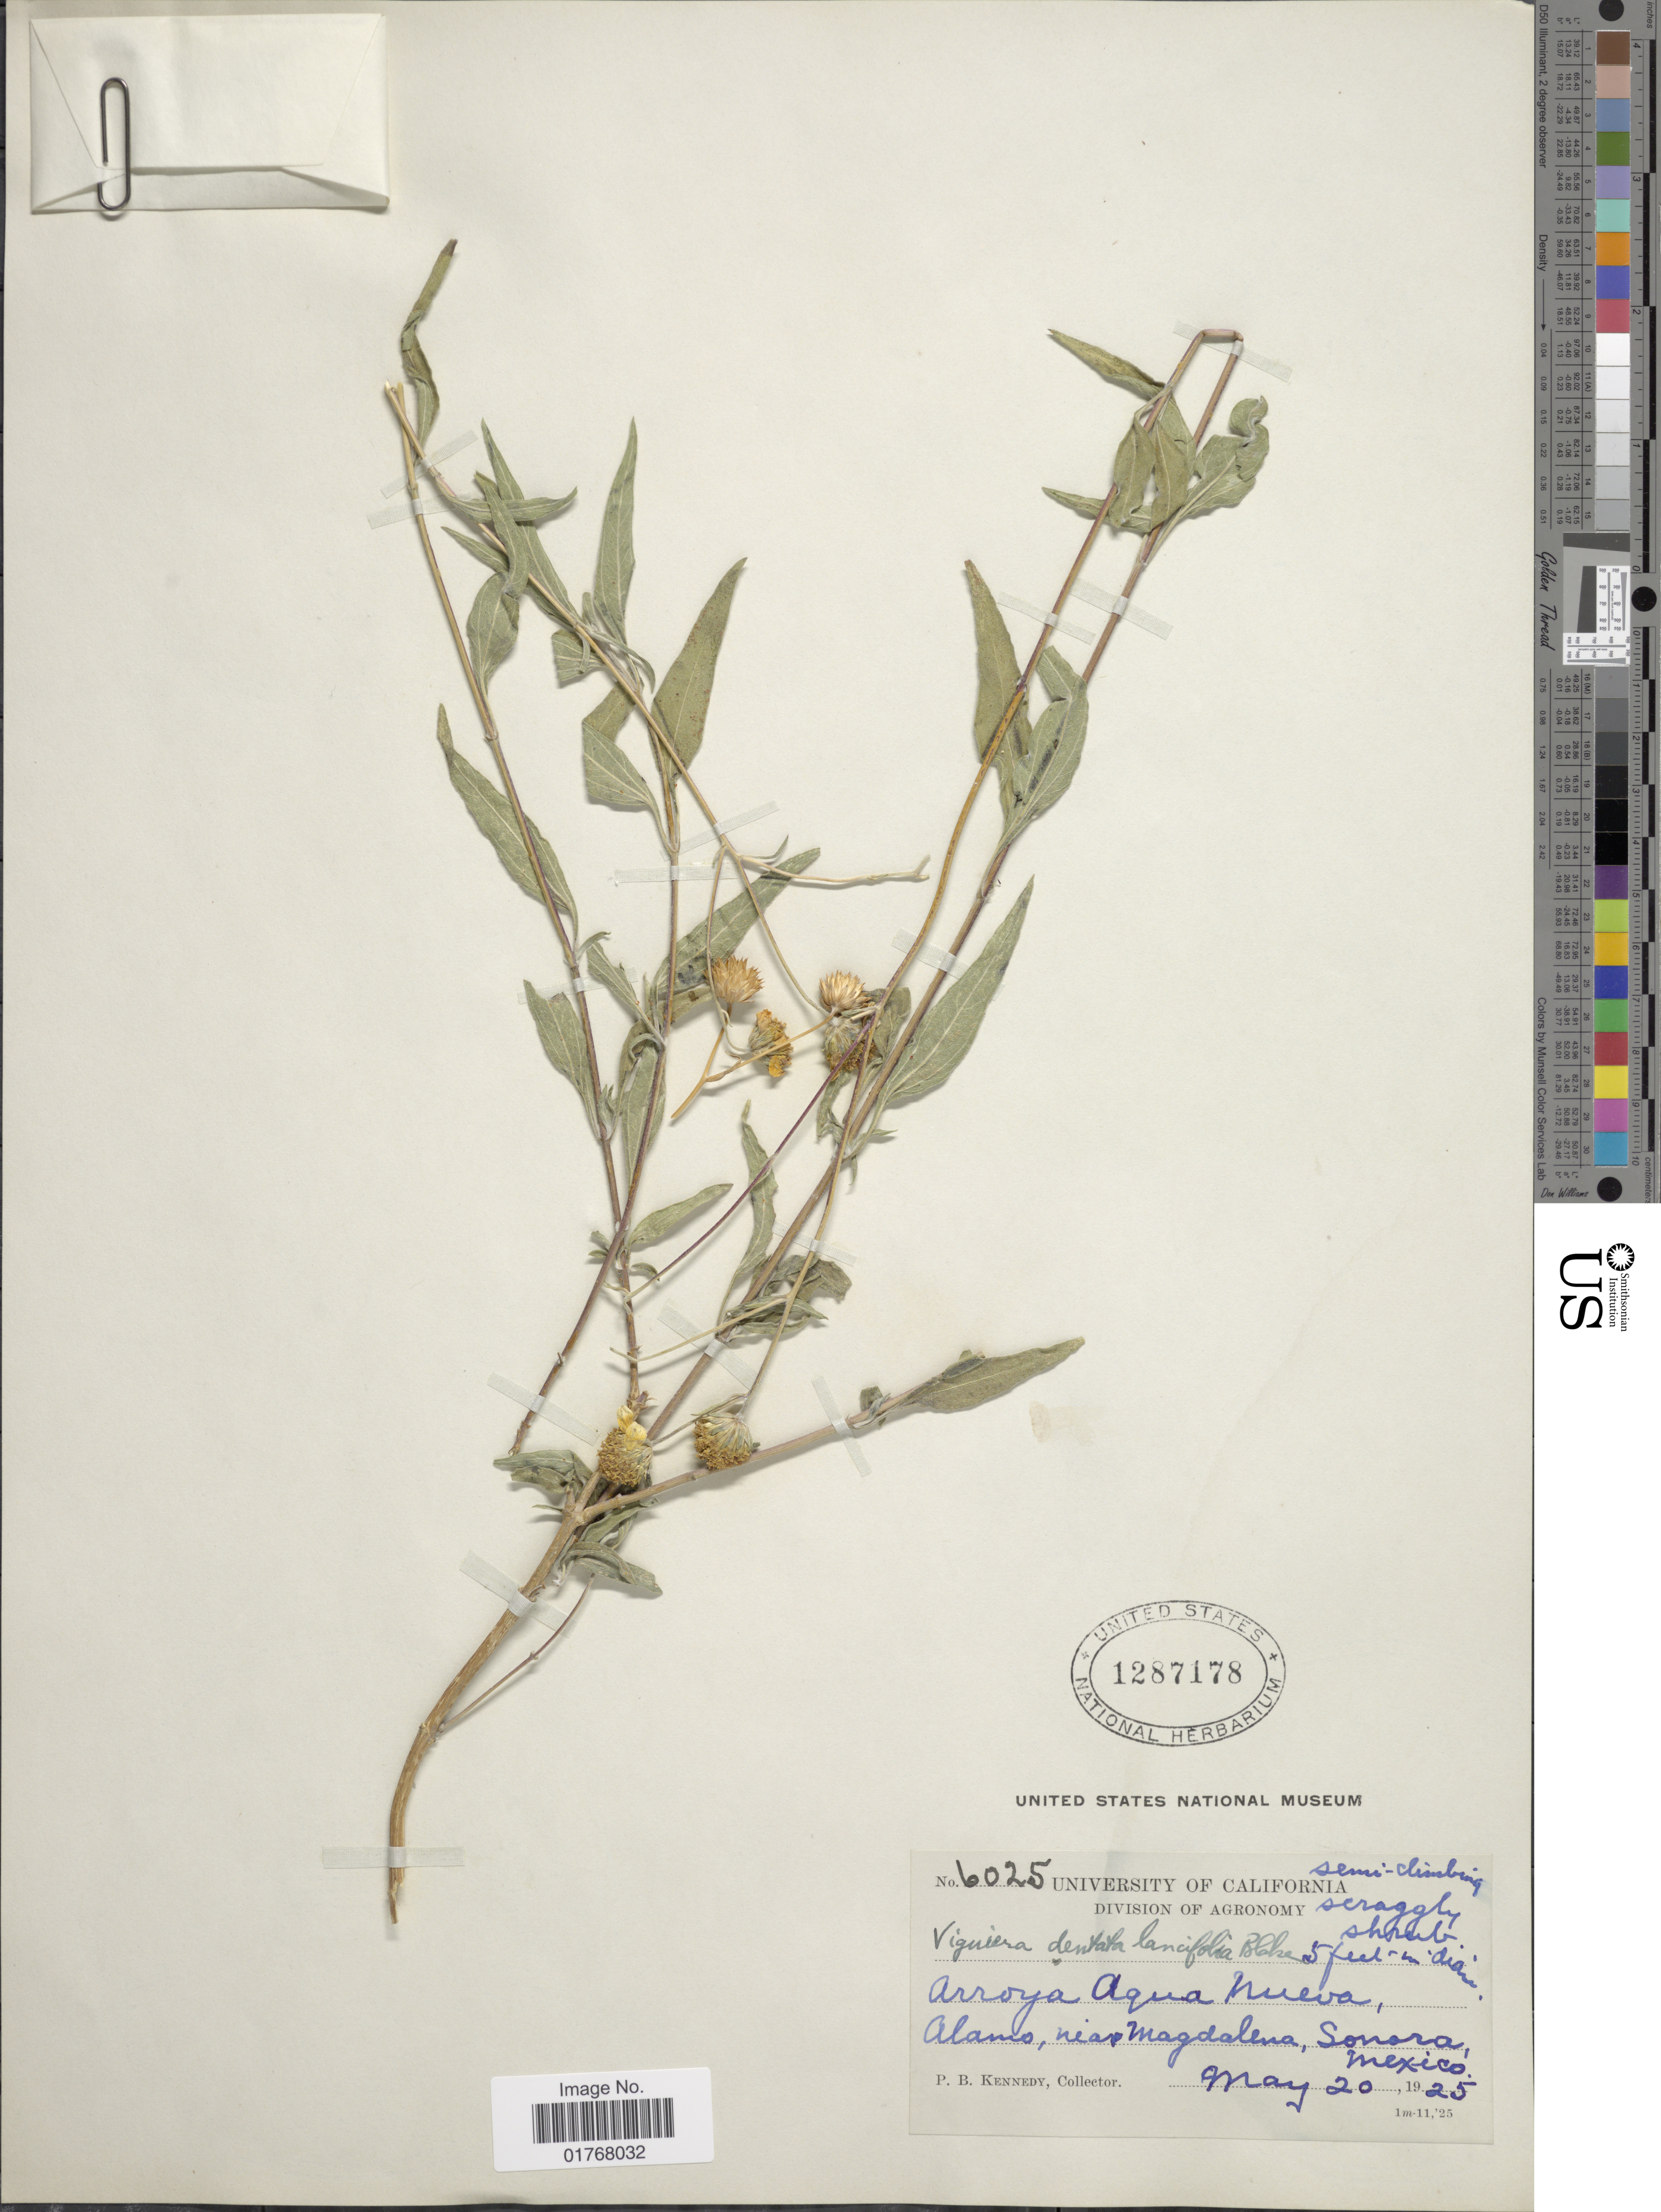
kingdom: Plantae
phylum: Tracheophyta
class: Magnoliopsida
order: Asterales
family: Asteraceae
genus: Viguiera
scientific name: Viguiera dentata var. lancifolia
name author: S.F. Blake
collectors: P. B. Kennedy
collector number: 6025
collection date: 1925-05-20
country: Mexico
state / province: Sonora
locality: Arroyo Aqua Nueva, Alamo, near Magdalena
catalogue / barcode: US 1287178